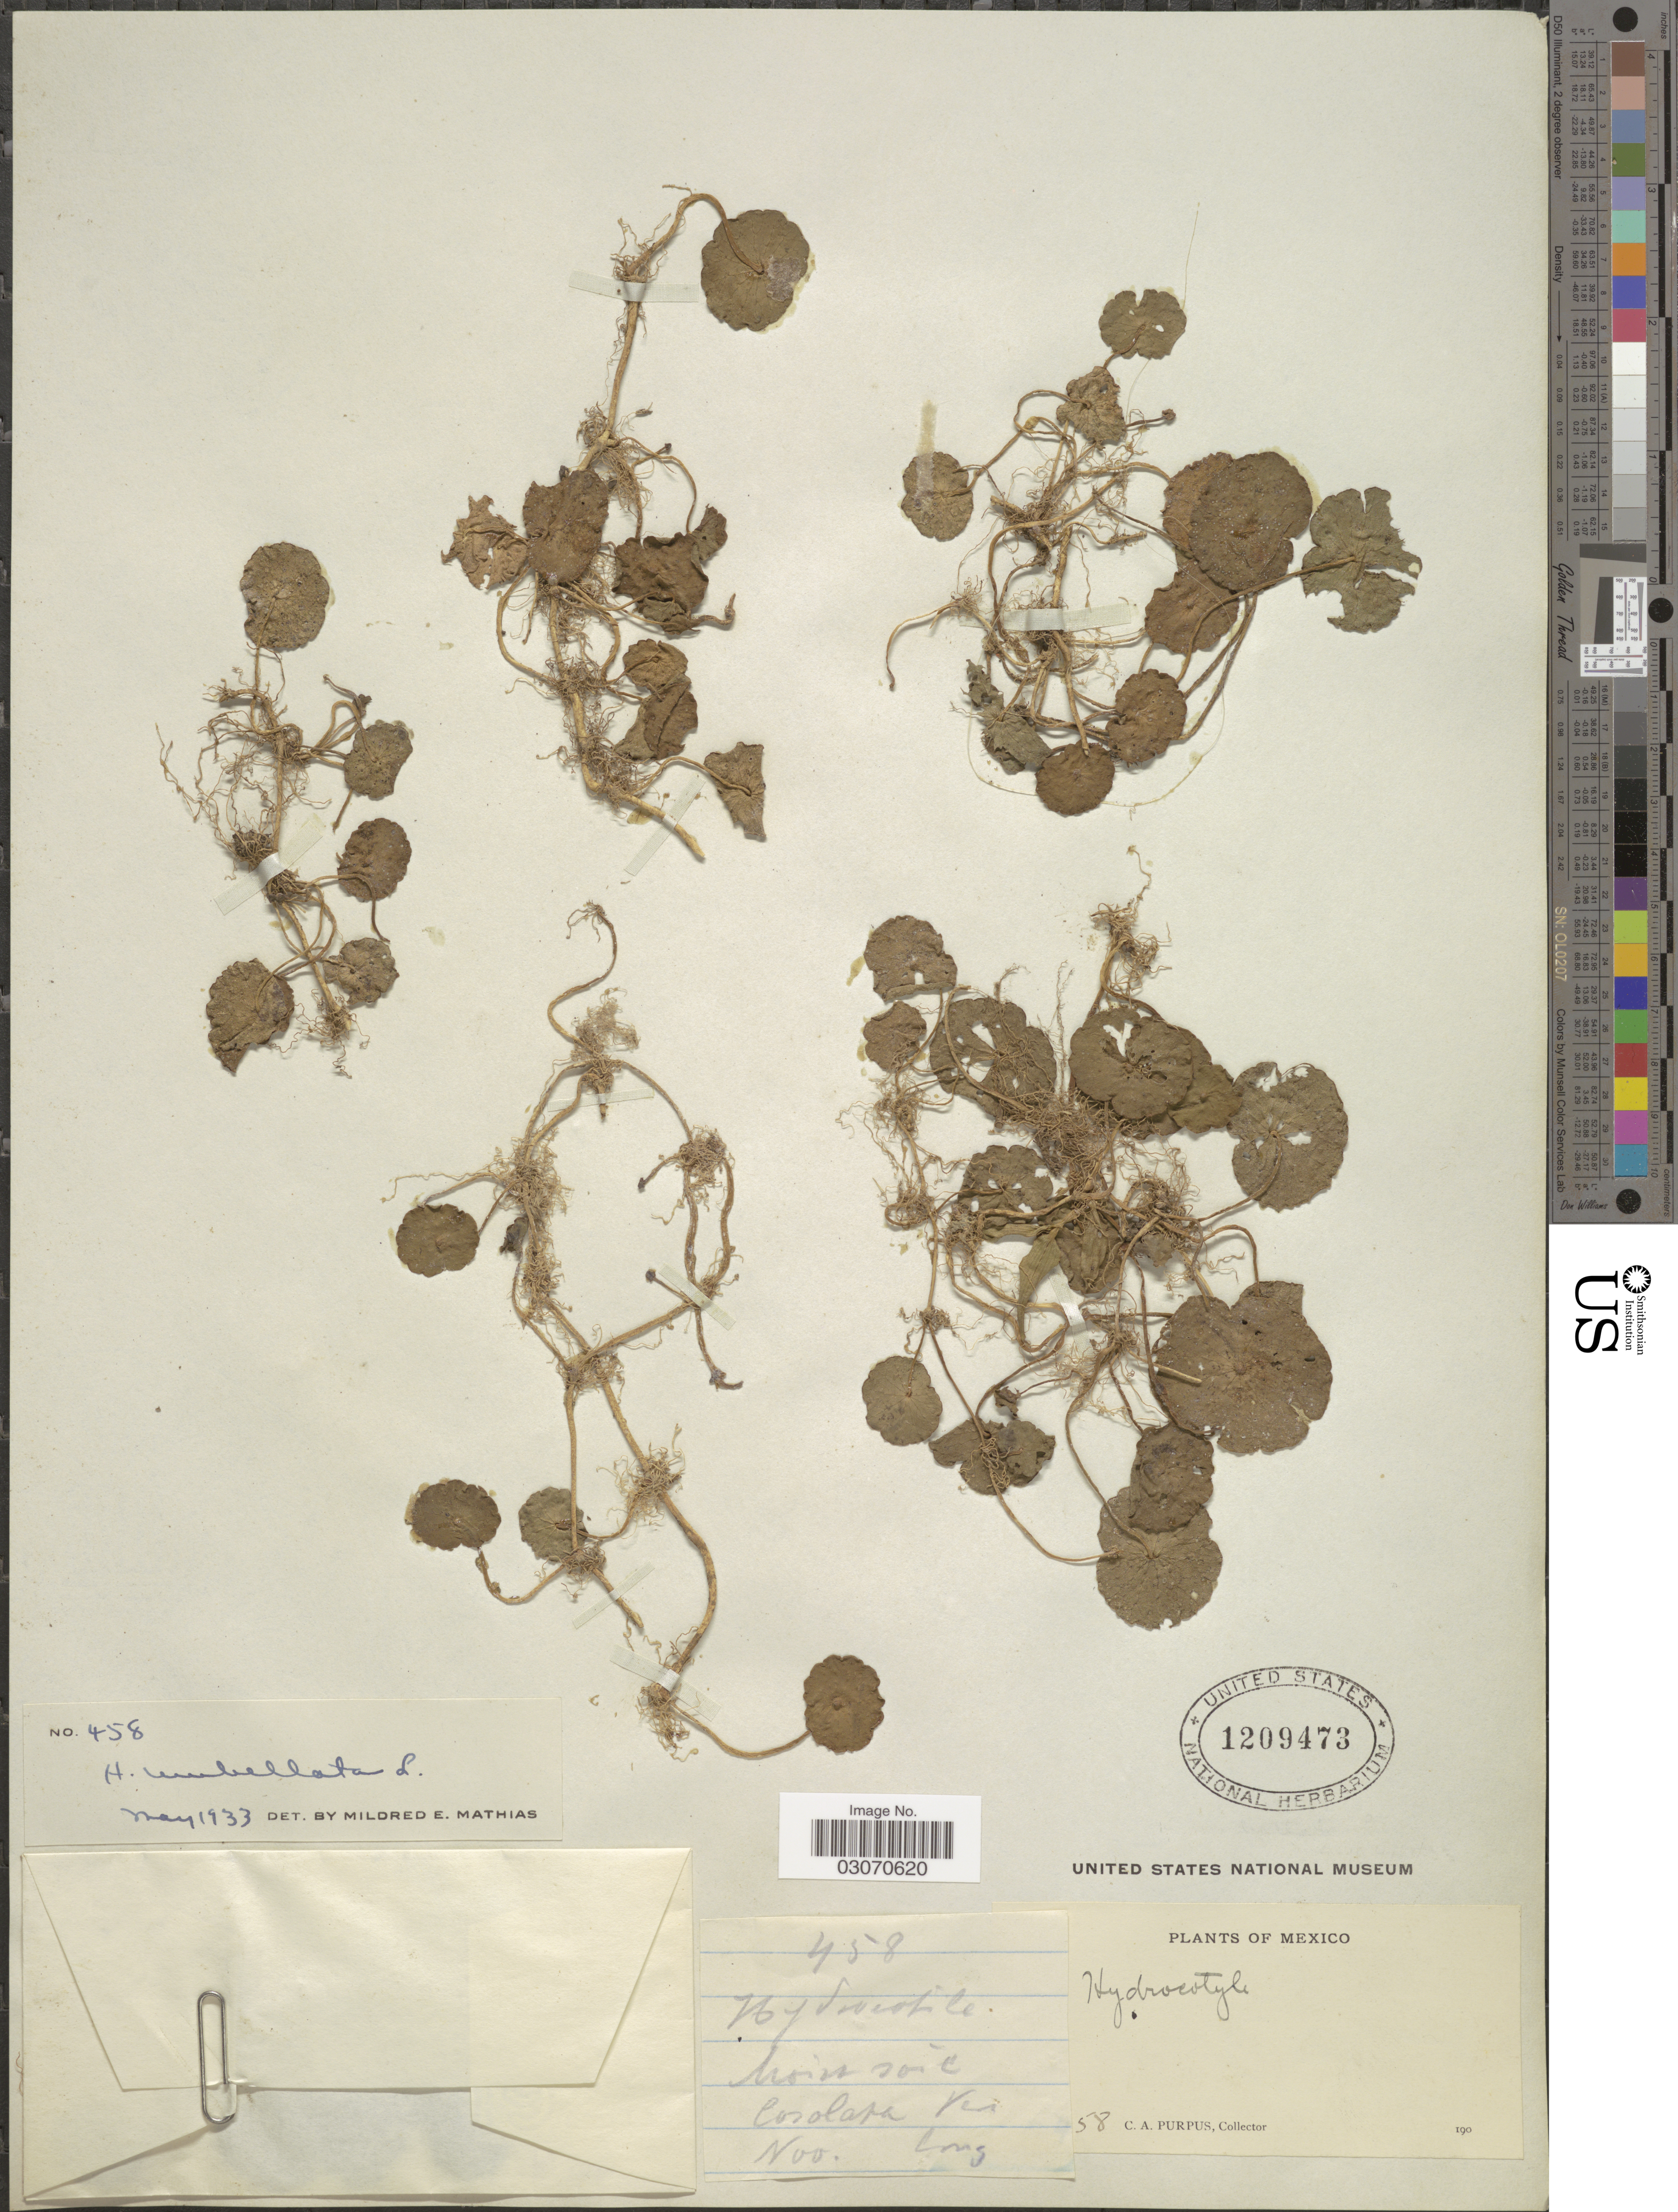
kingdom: Plantae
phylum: Tracheophyta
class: Magnoliopsida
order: Apiales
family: Araliaceae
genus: Hydrocotyle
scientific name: Hydrocotyle umbellata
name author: L.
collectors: C. A. Purpus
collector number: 458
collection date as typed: Nov 190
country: Mexico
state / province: Veracruz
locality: Cosolapa.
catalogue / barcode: US 1209473